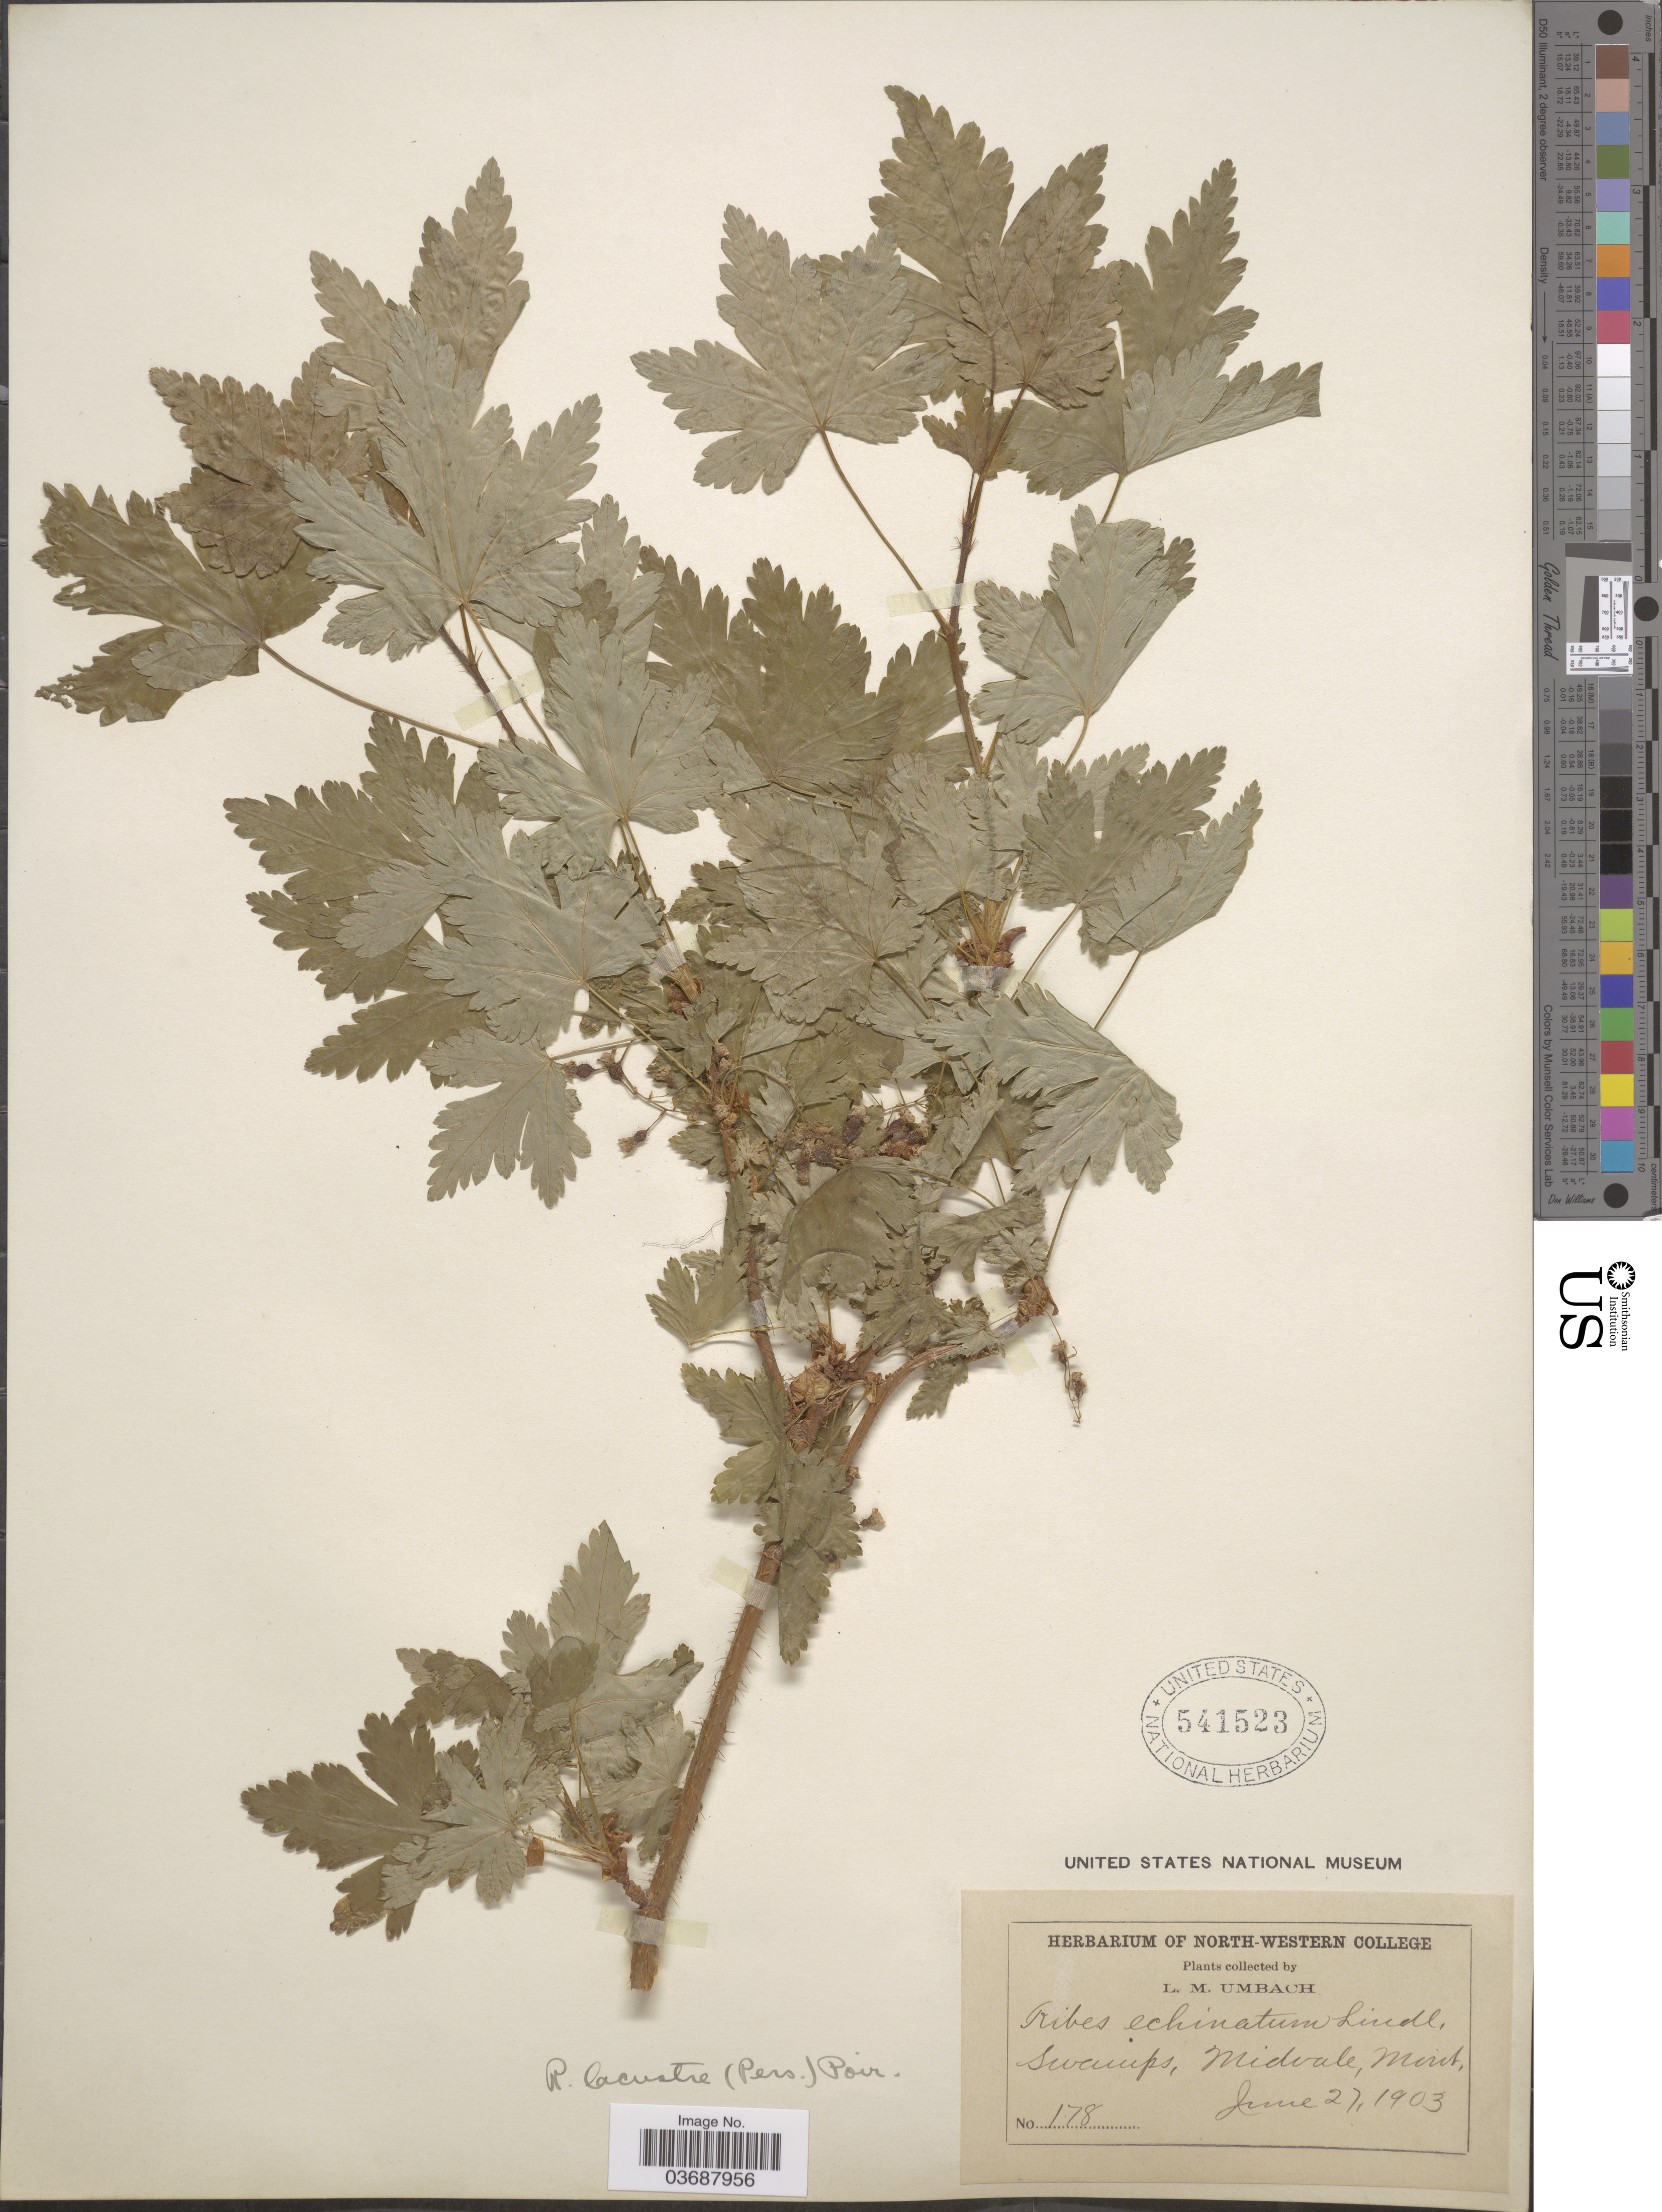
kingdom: Plantae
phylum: Tracheophyta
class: Magnoliopsida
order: Saxifragales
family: Grossulariaceae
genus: Ribes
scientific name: Ribes lacustre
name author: (Pers.) Poir.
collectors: L. M. Umbach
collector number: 178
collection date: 1903-06-27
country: United States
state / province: Montana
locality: Swamps, Midvale.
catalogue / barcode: US 541523